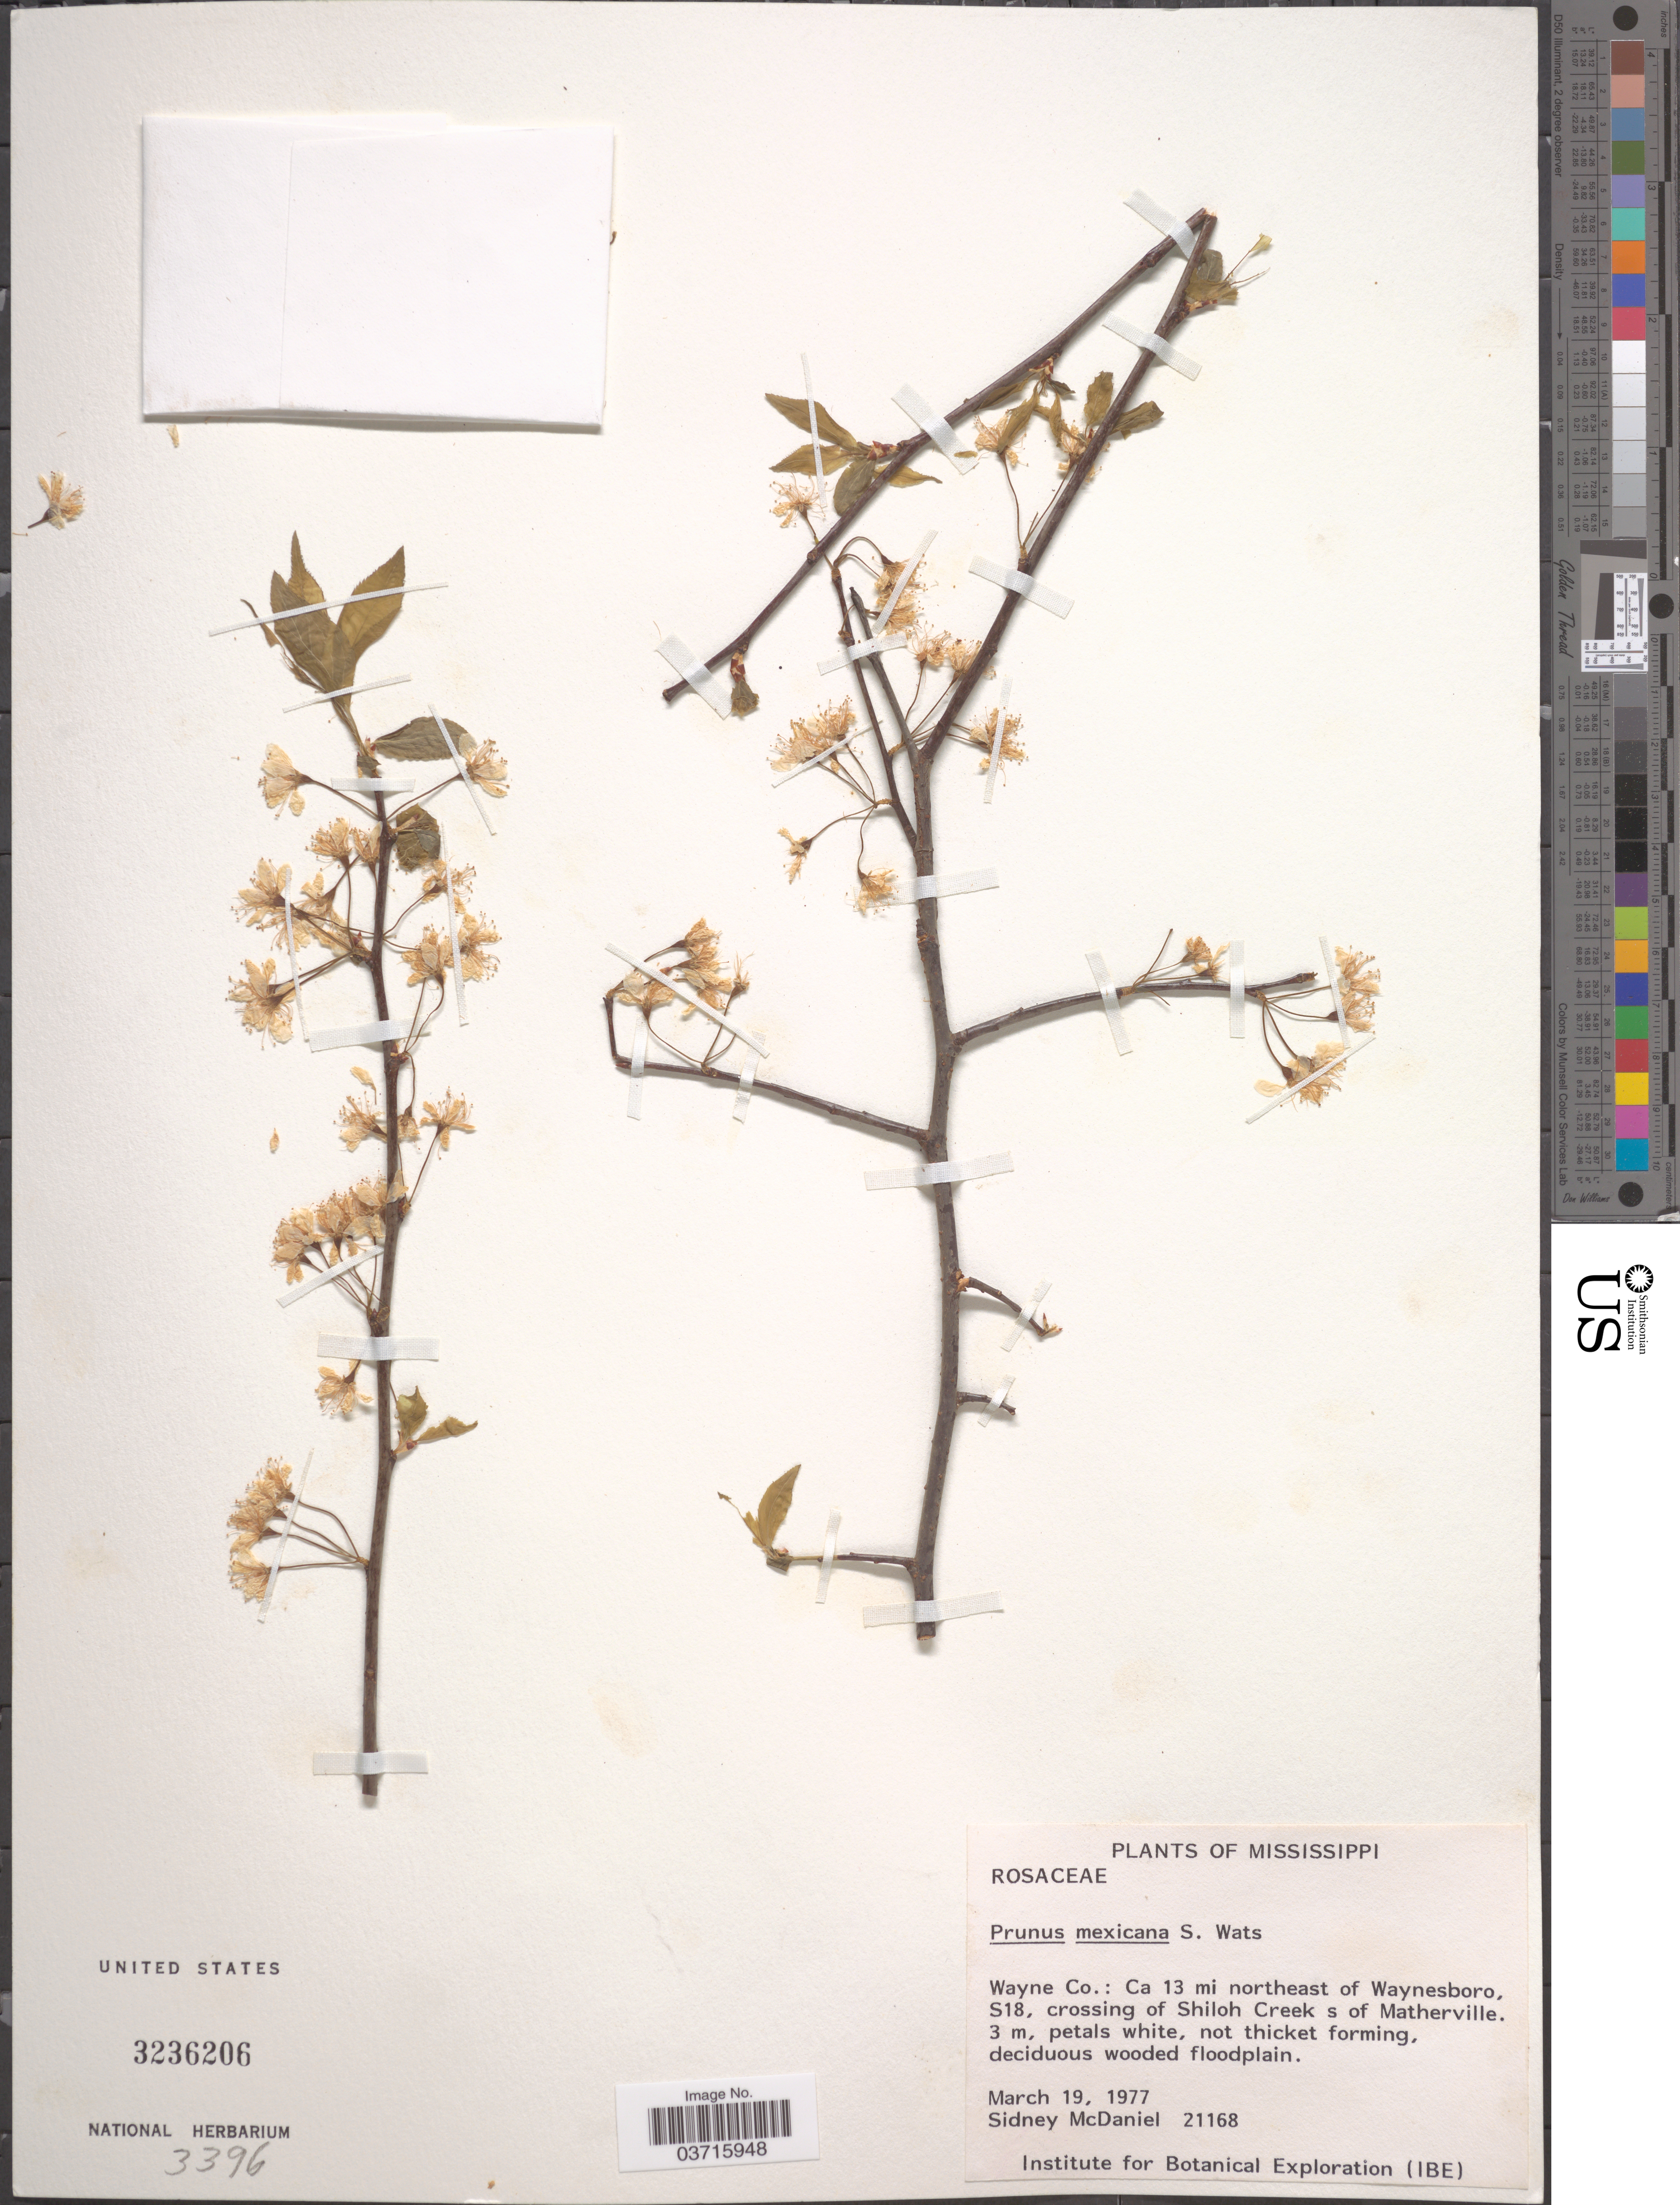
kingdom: Plantae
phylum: Tracheophyta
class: Magnoliopsida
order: Rosales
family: Rosaceae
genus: Prunus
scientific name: Prunus mexicana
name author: S. Watson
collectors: S. McDaniel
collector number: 21168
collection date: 1977-03-19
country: United States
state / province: Mississippi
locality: Wayne Co.: Ca 13 mi northeast of Waynesboro, S18, crossing of Shiloh Creek s of Matherville.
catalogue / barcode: US 3236206